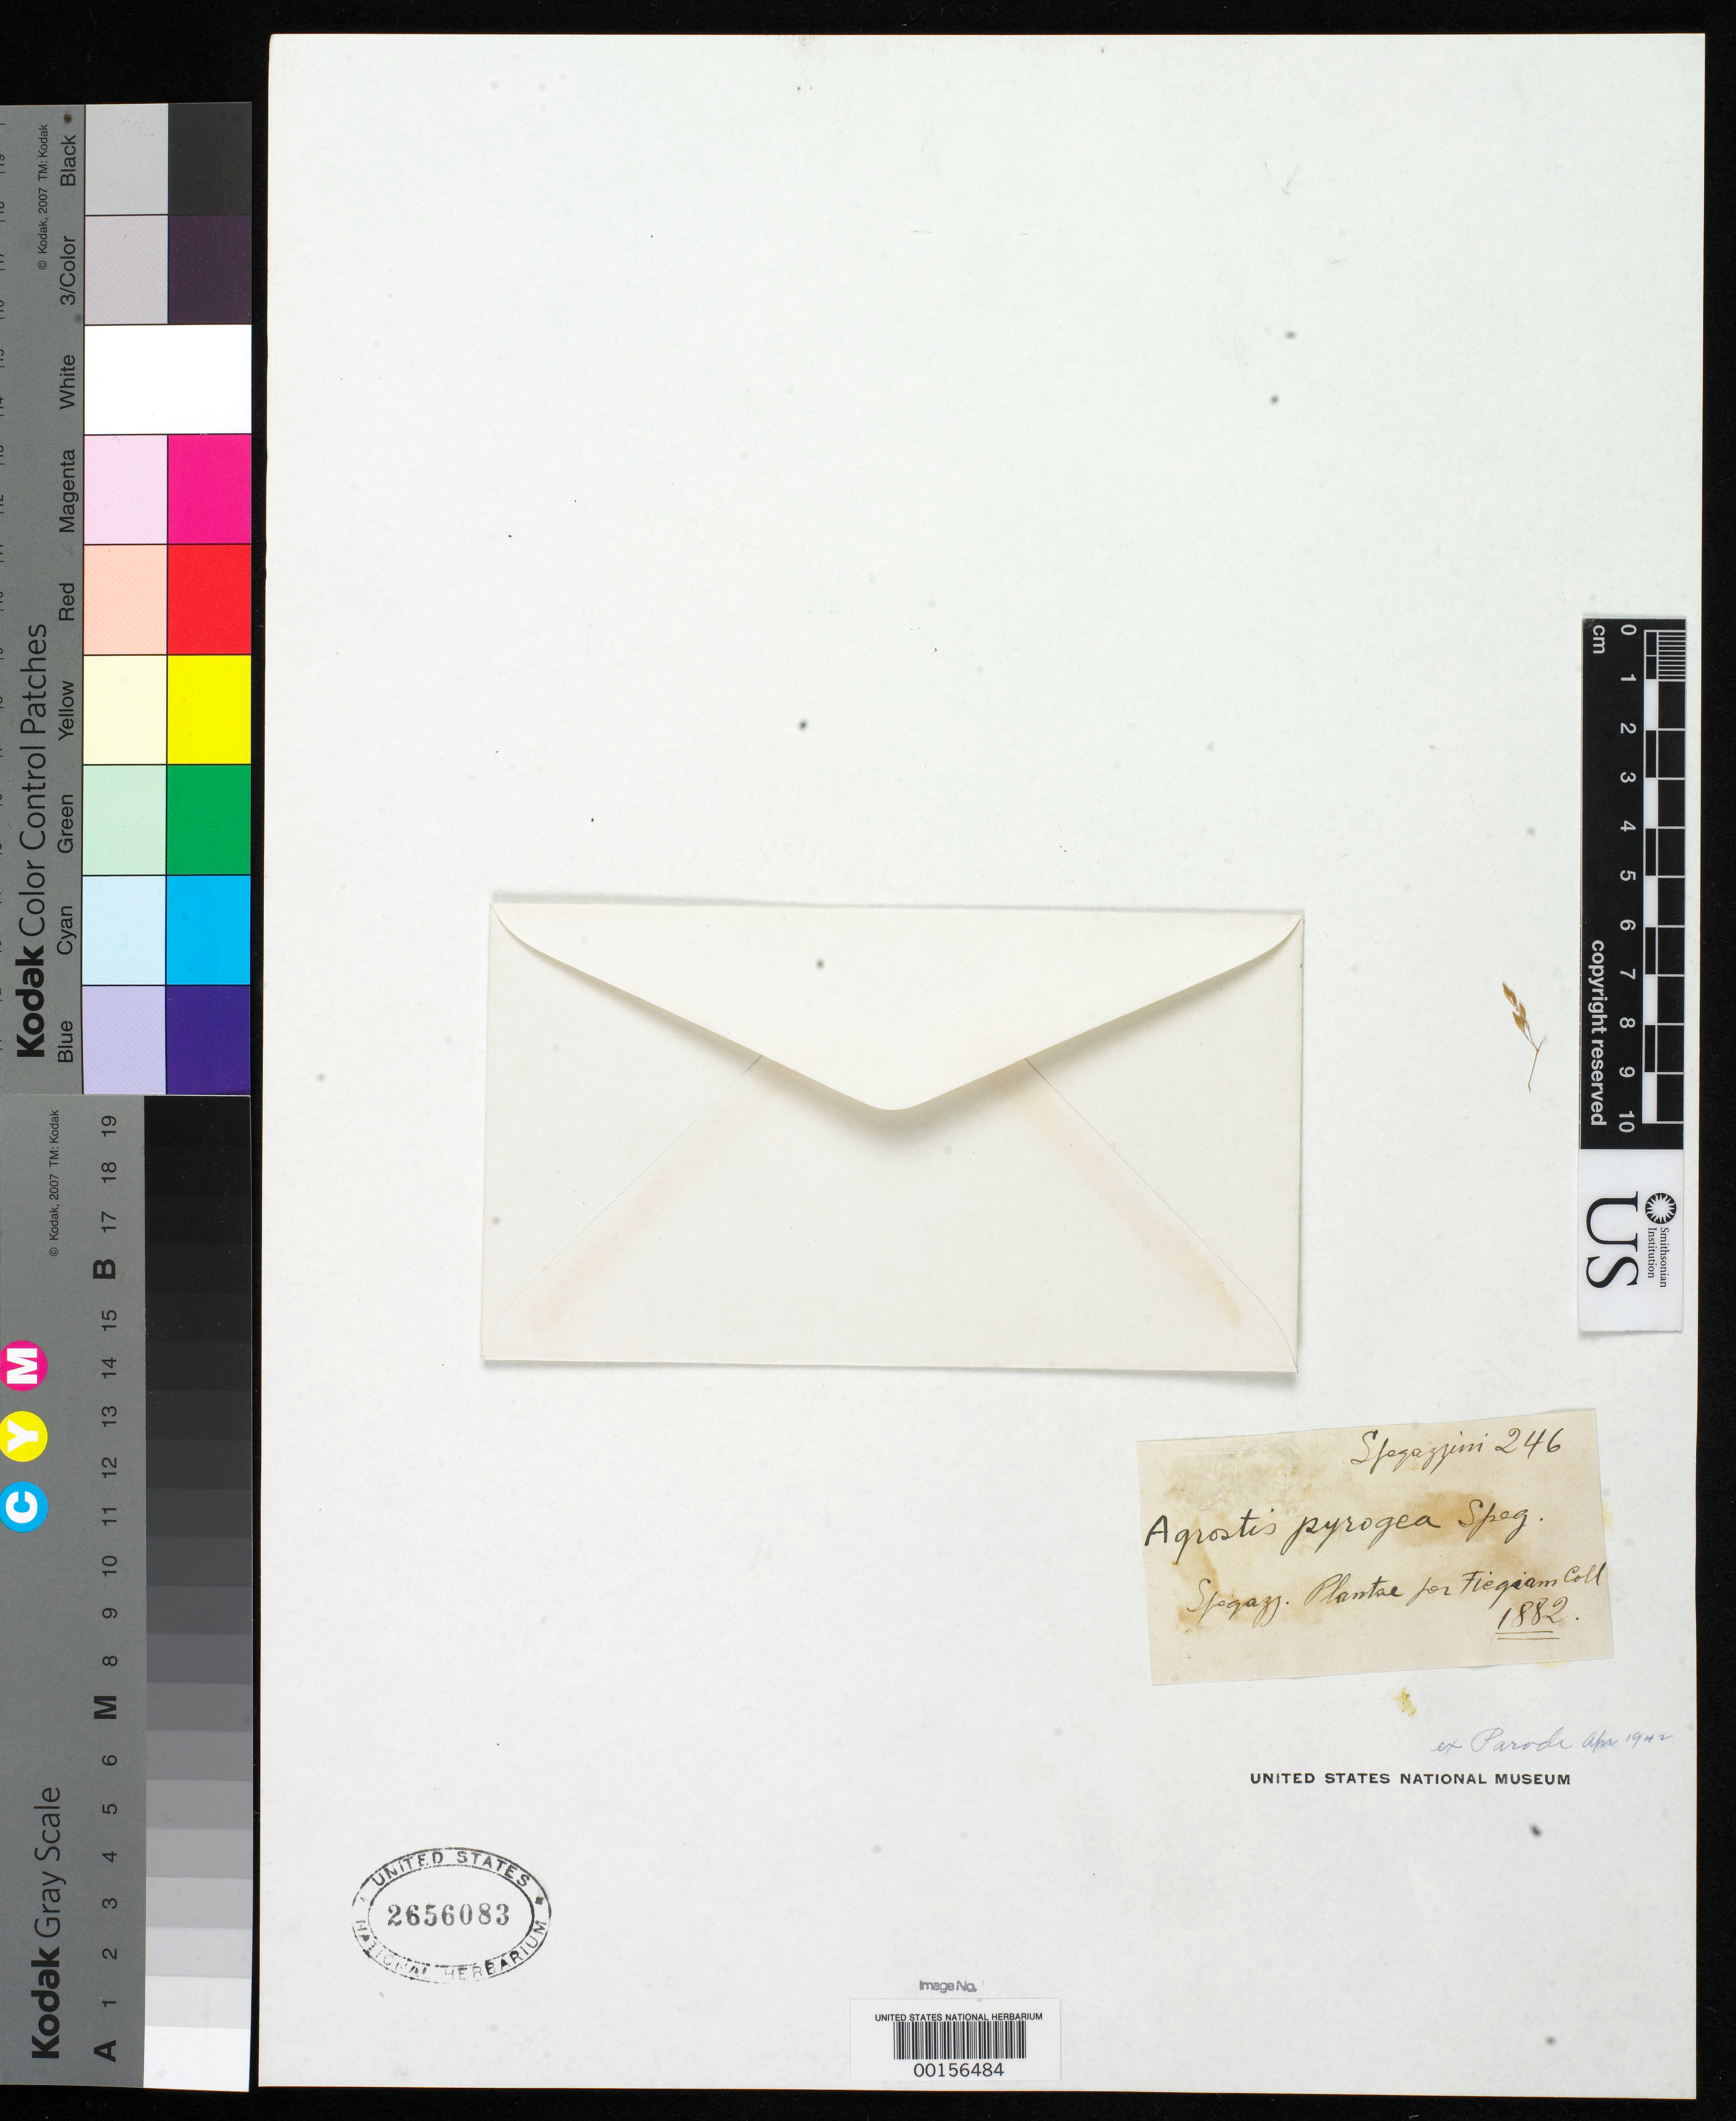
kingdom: Plantae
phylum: Tracheophyta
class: Liliopsida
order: Poales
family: Poaceae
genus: Agrostis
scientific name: Agrostis pyrogea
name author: Speg.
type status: Type Fragment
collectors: C. L. Spegazzini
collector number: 246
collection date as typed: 1882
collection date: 1882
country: Argentina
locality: Gente Grande Bay, Sarmiento Fjord, Landagaia.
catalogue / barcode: US 2656083